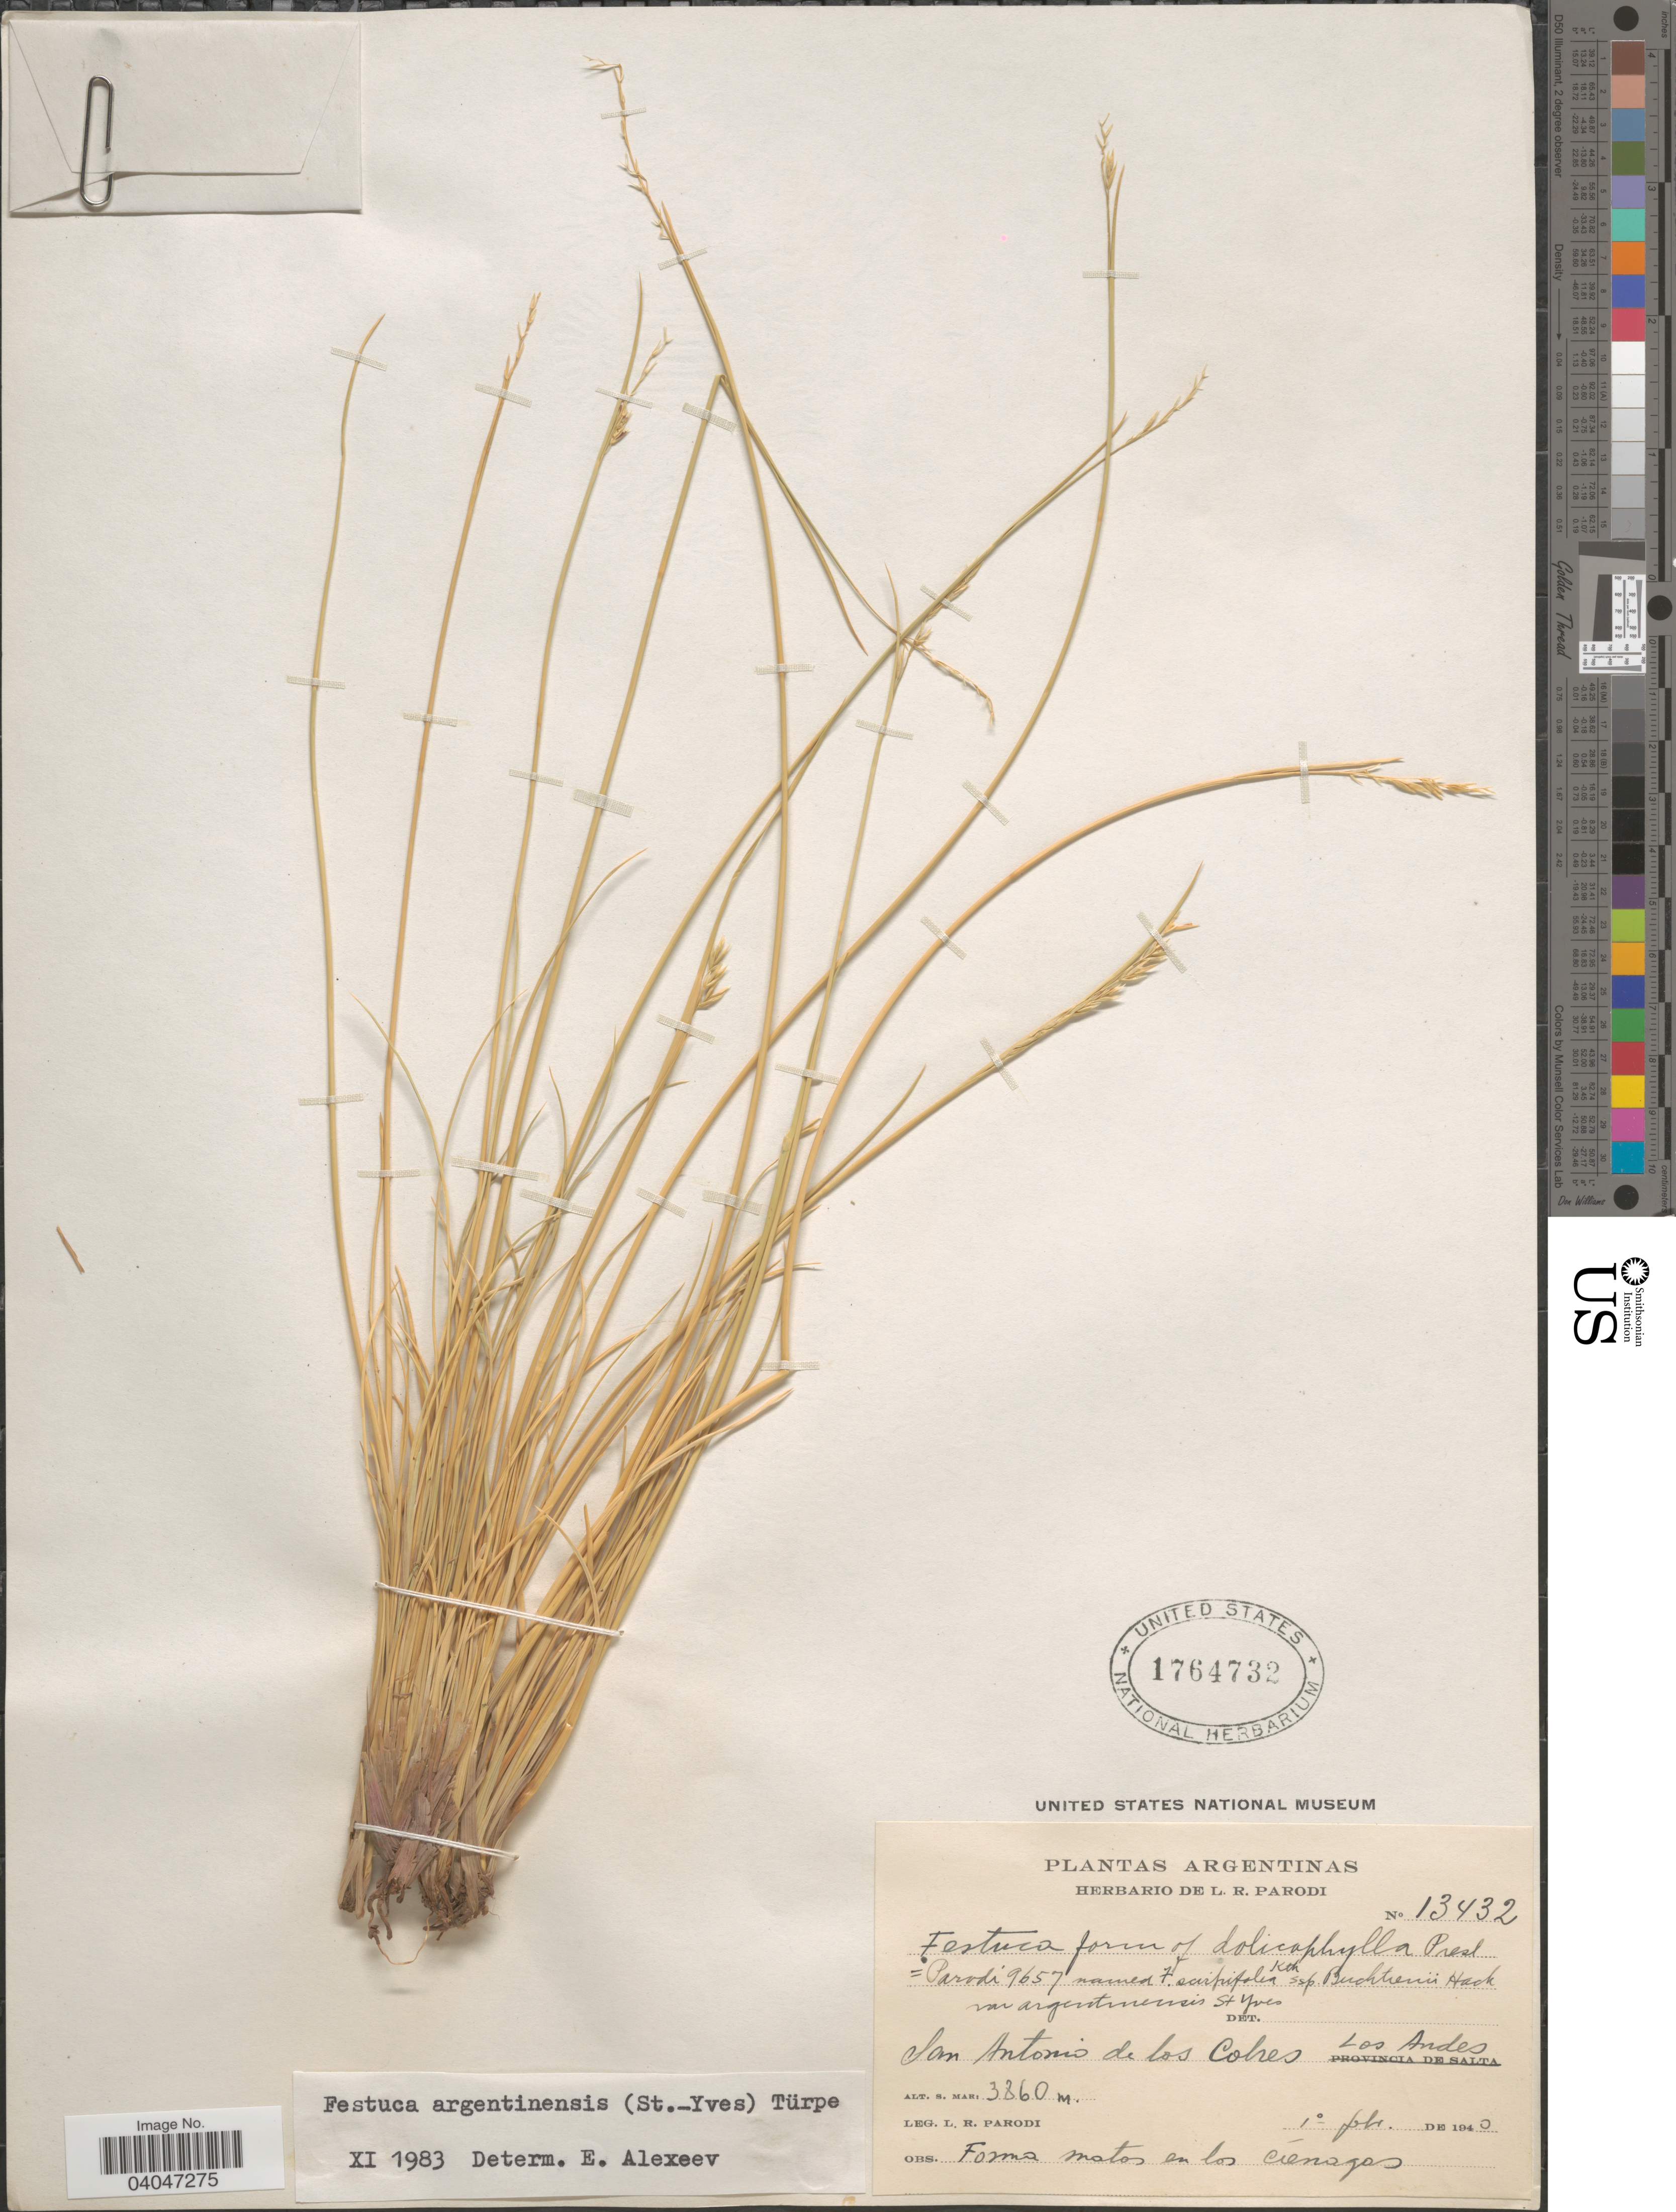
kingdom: Plantae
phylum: Tracheophyta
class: Liliopsida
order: Poales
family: Poaceae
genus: Festuca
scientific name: Festuca argentinensis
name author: (St.-Yves) Türpe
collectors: L. R. Parodi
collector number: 13432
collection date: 1940-02-01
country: Argentina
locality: San Antonio de los Cobres Los Andes.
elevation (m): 3860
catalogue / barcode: US 1764732